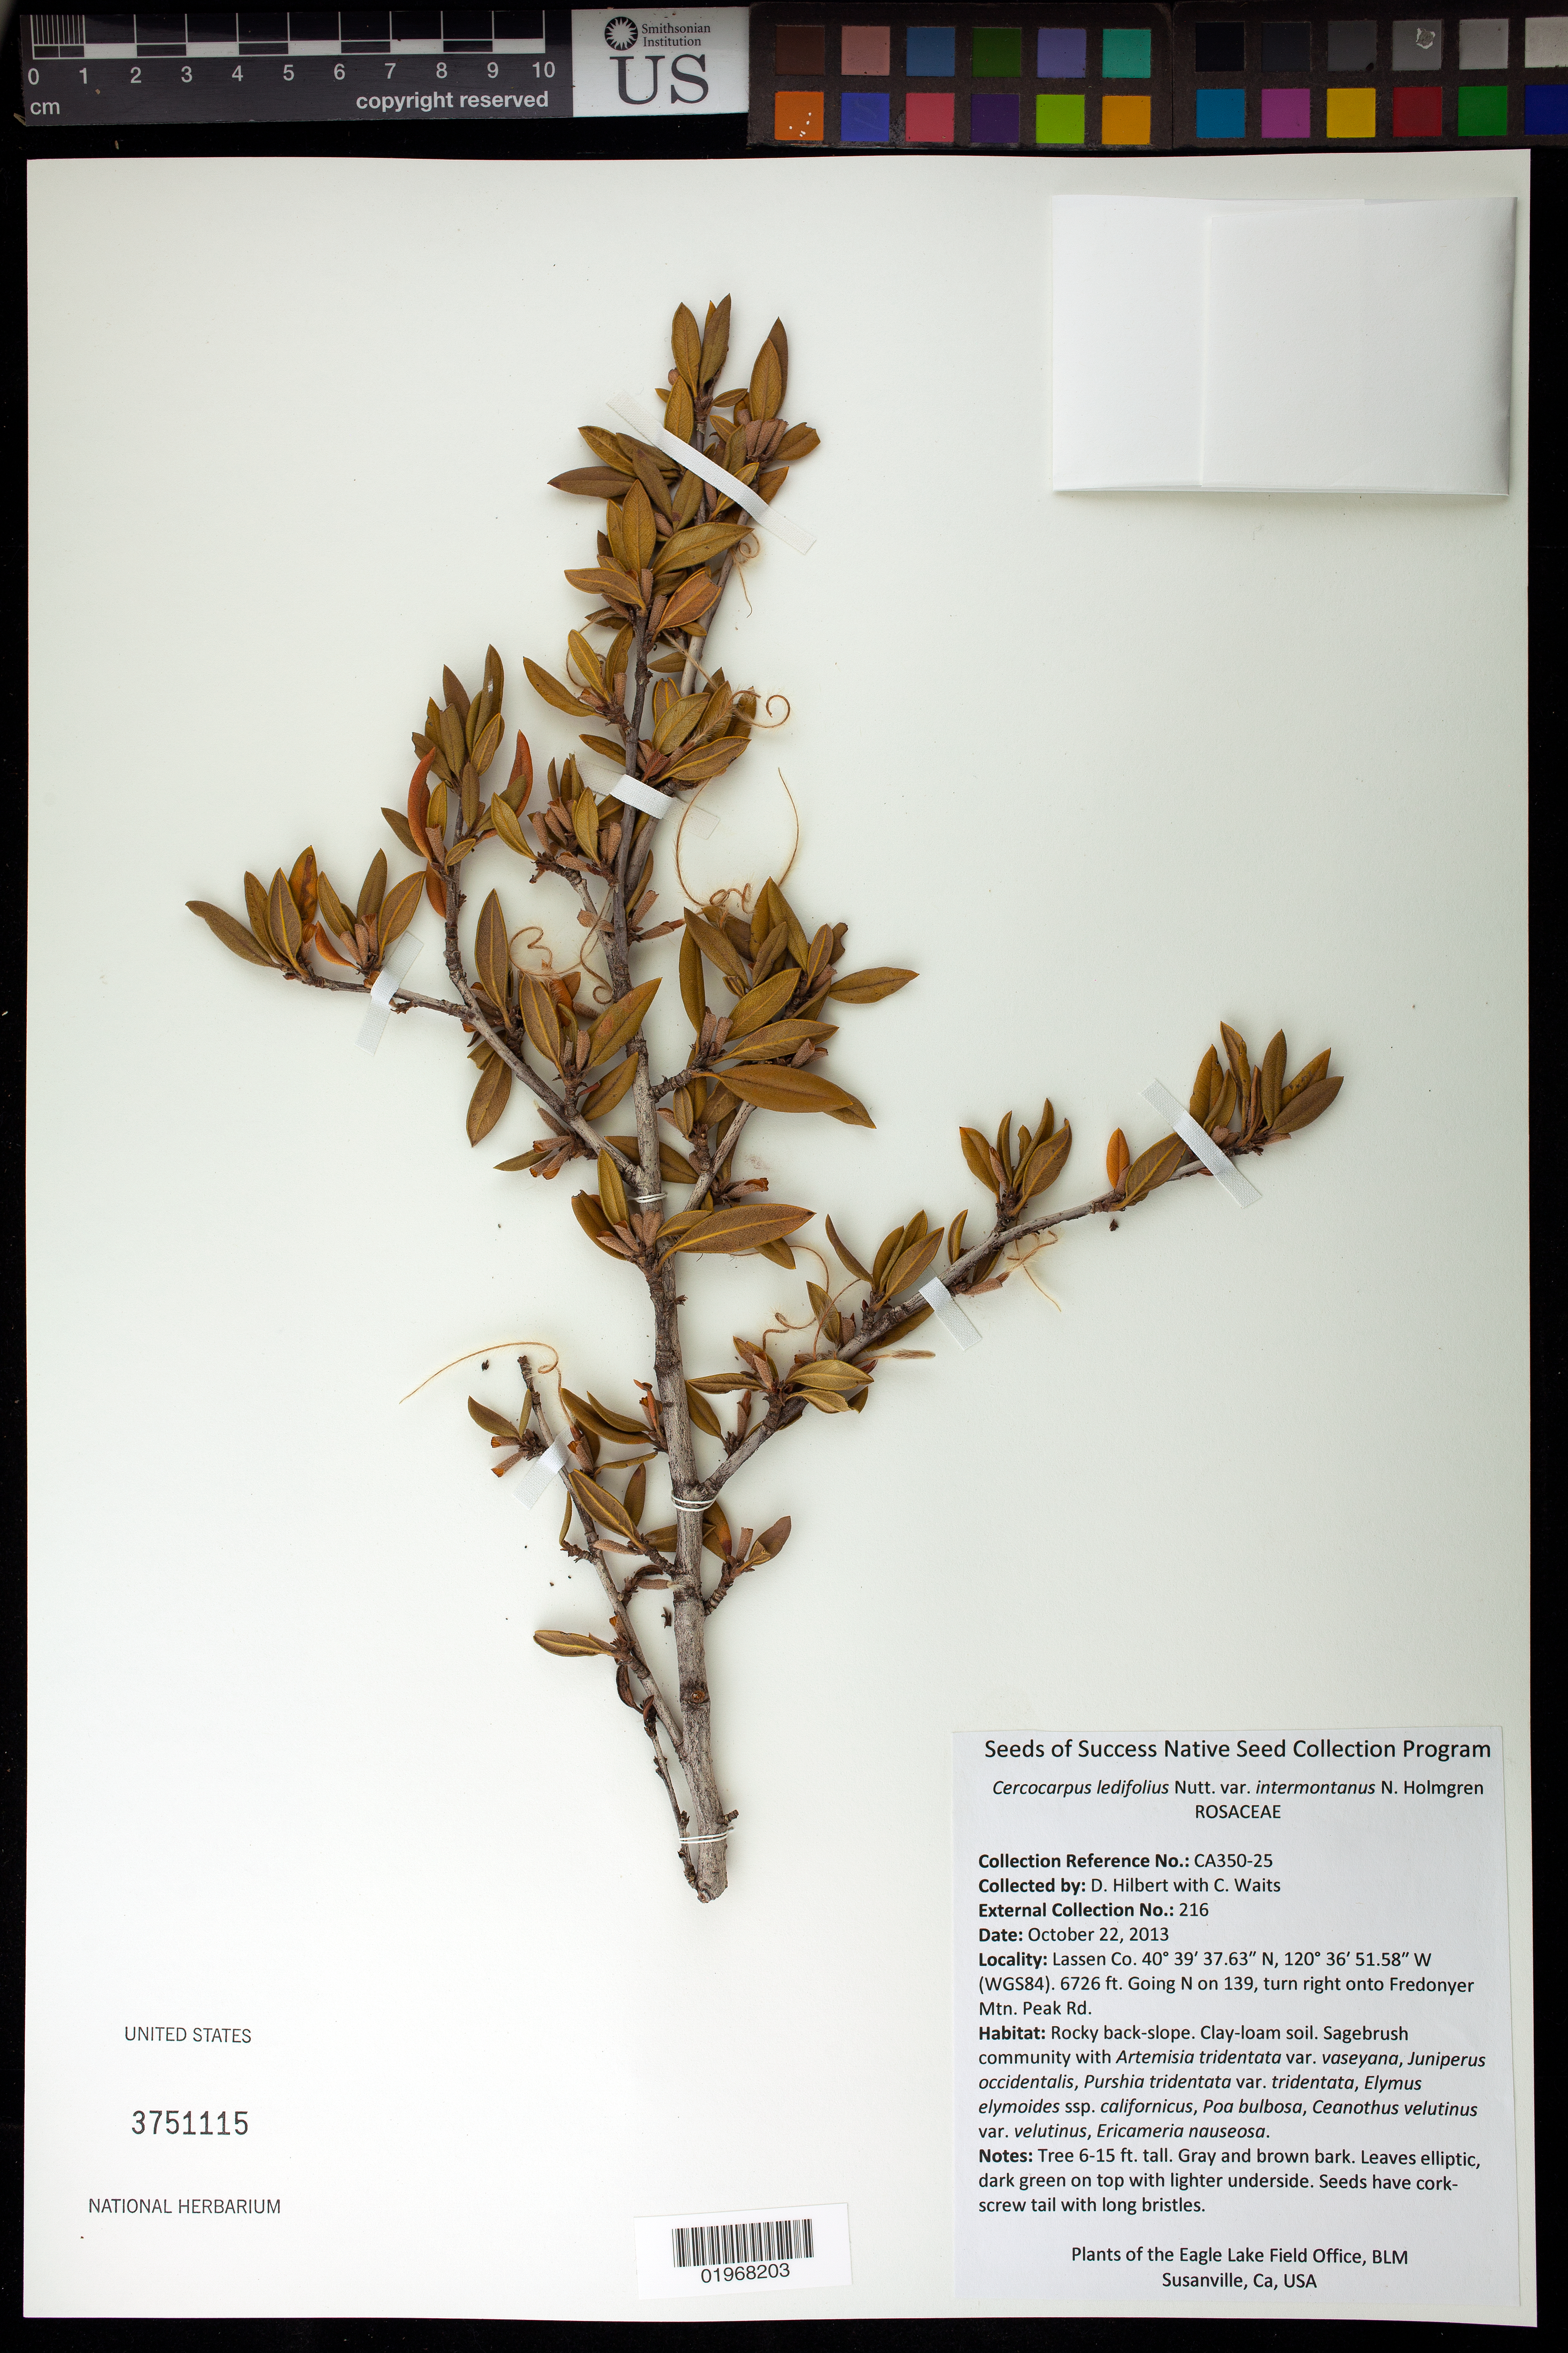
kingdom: Plantae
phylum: Tracheophyta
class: Magnoliopsida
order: Rosales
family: Rosaceae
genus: Cercocarpus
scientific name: Cercocarpus ledifolius var. intermontanus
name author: Nutt.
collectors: D. Hilbert & C. Waits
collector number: CA350-25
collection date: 2013-10-22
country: United States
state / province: California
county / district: Lassen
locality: Fredonyer Mtn Peak Rd.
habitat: Rocky backslope. Clay-loam soil. Sagebrush community with Juniperus occidentalis, Poa bulbosa, ect.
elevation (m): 2050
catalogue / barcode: US 3751115